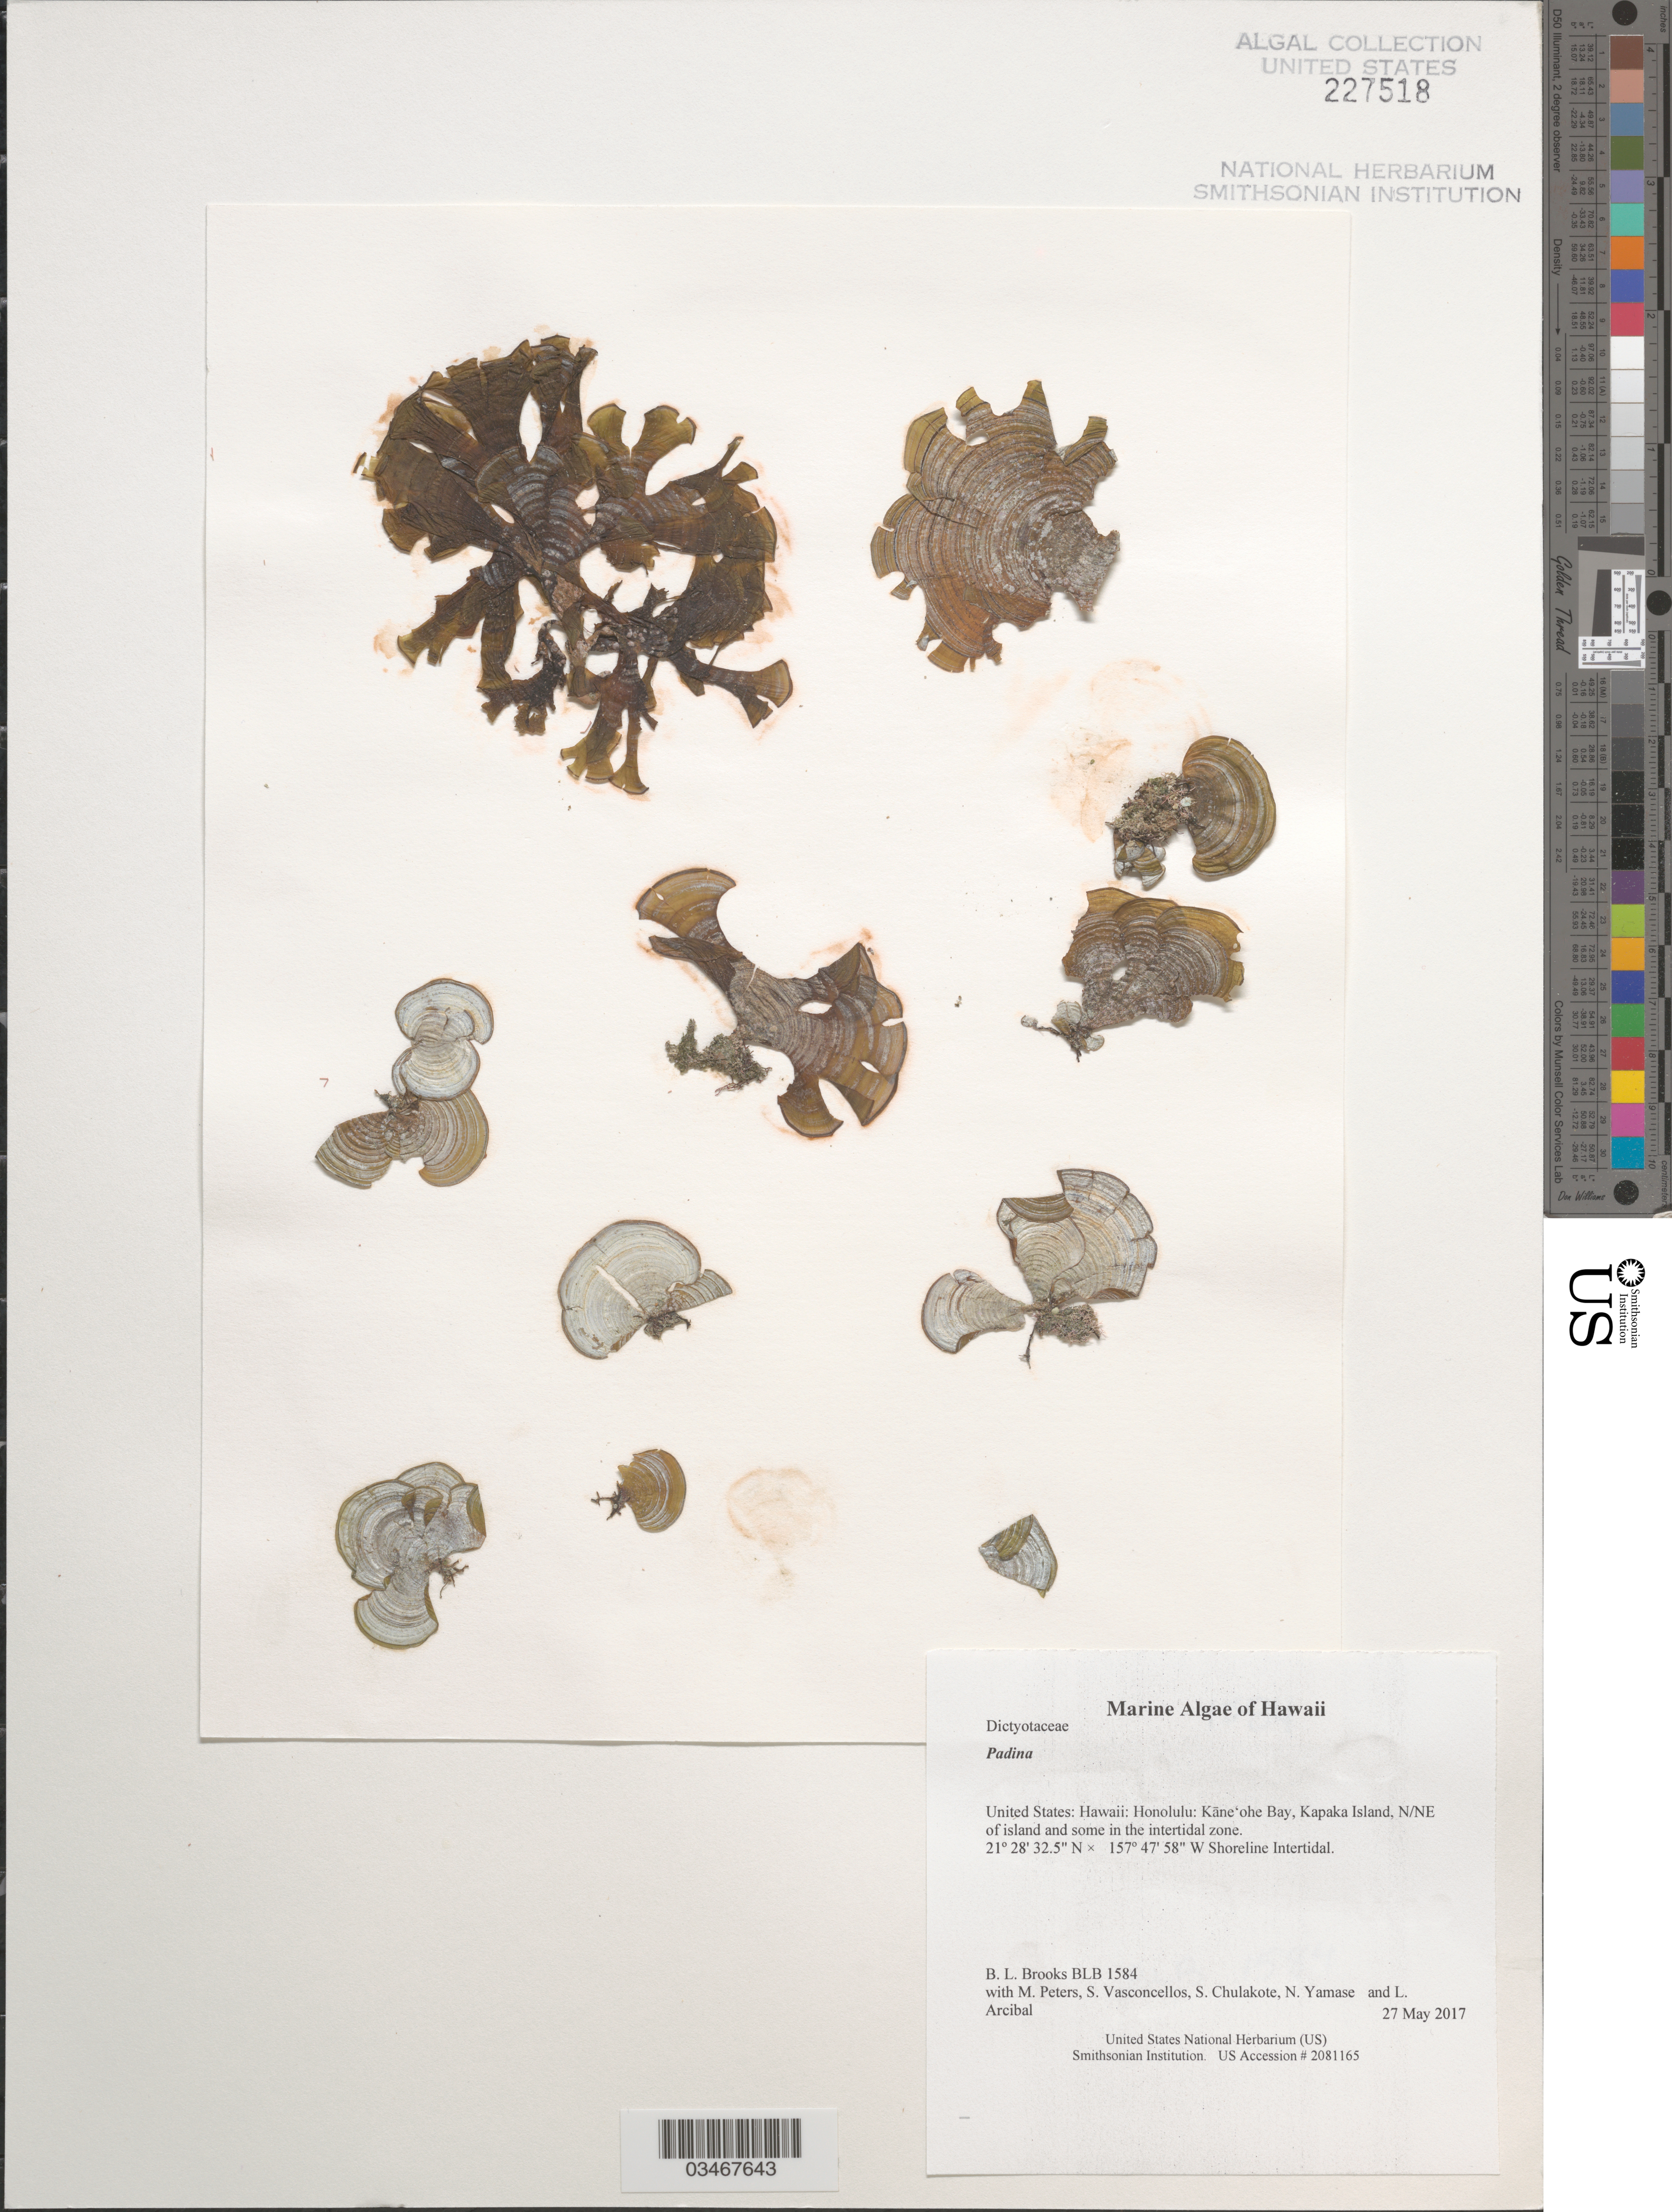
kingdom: Chromista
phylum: Ochrophyta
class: Phaeophyceae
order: Dictyotales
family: Dictyotaceae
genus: Padina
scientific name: Padina sp.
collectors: B. Brooks, M. Peters, S. Vasconcellos, S. Chulakote & et al.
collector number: BLB 1584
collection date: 2017-05-27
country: United States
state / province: Hawaii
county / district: Honolulu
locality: Honolulu: Kāne'ohe Bay, Kapaka Island, N/NE of island and some in the intertidal zone.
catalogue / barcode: US 227518